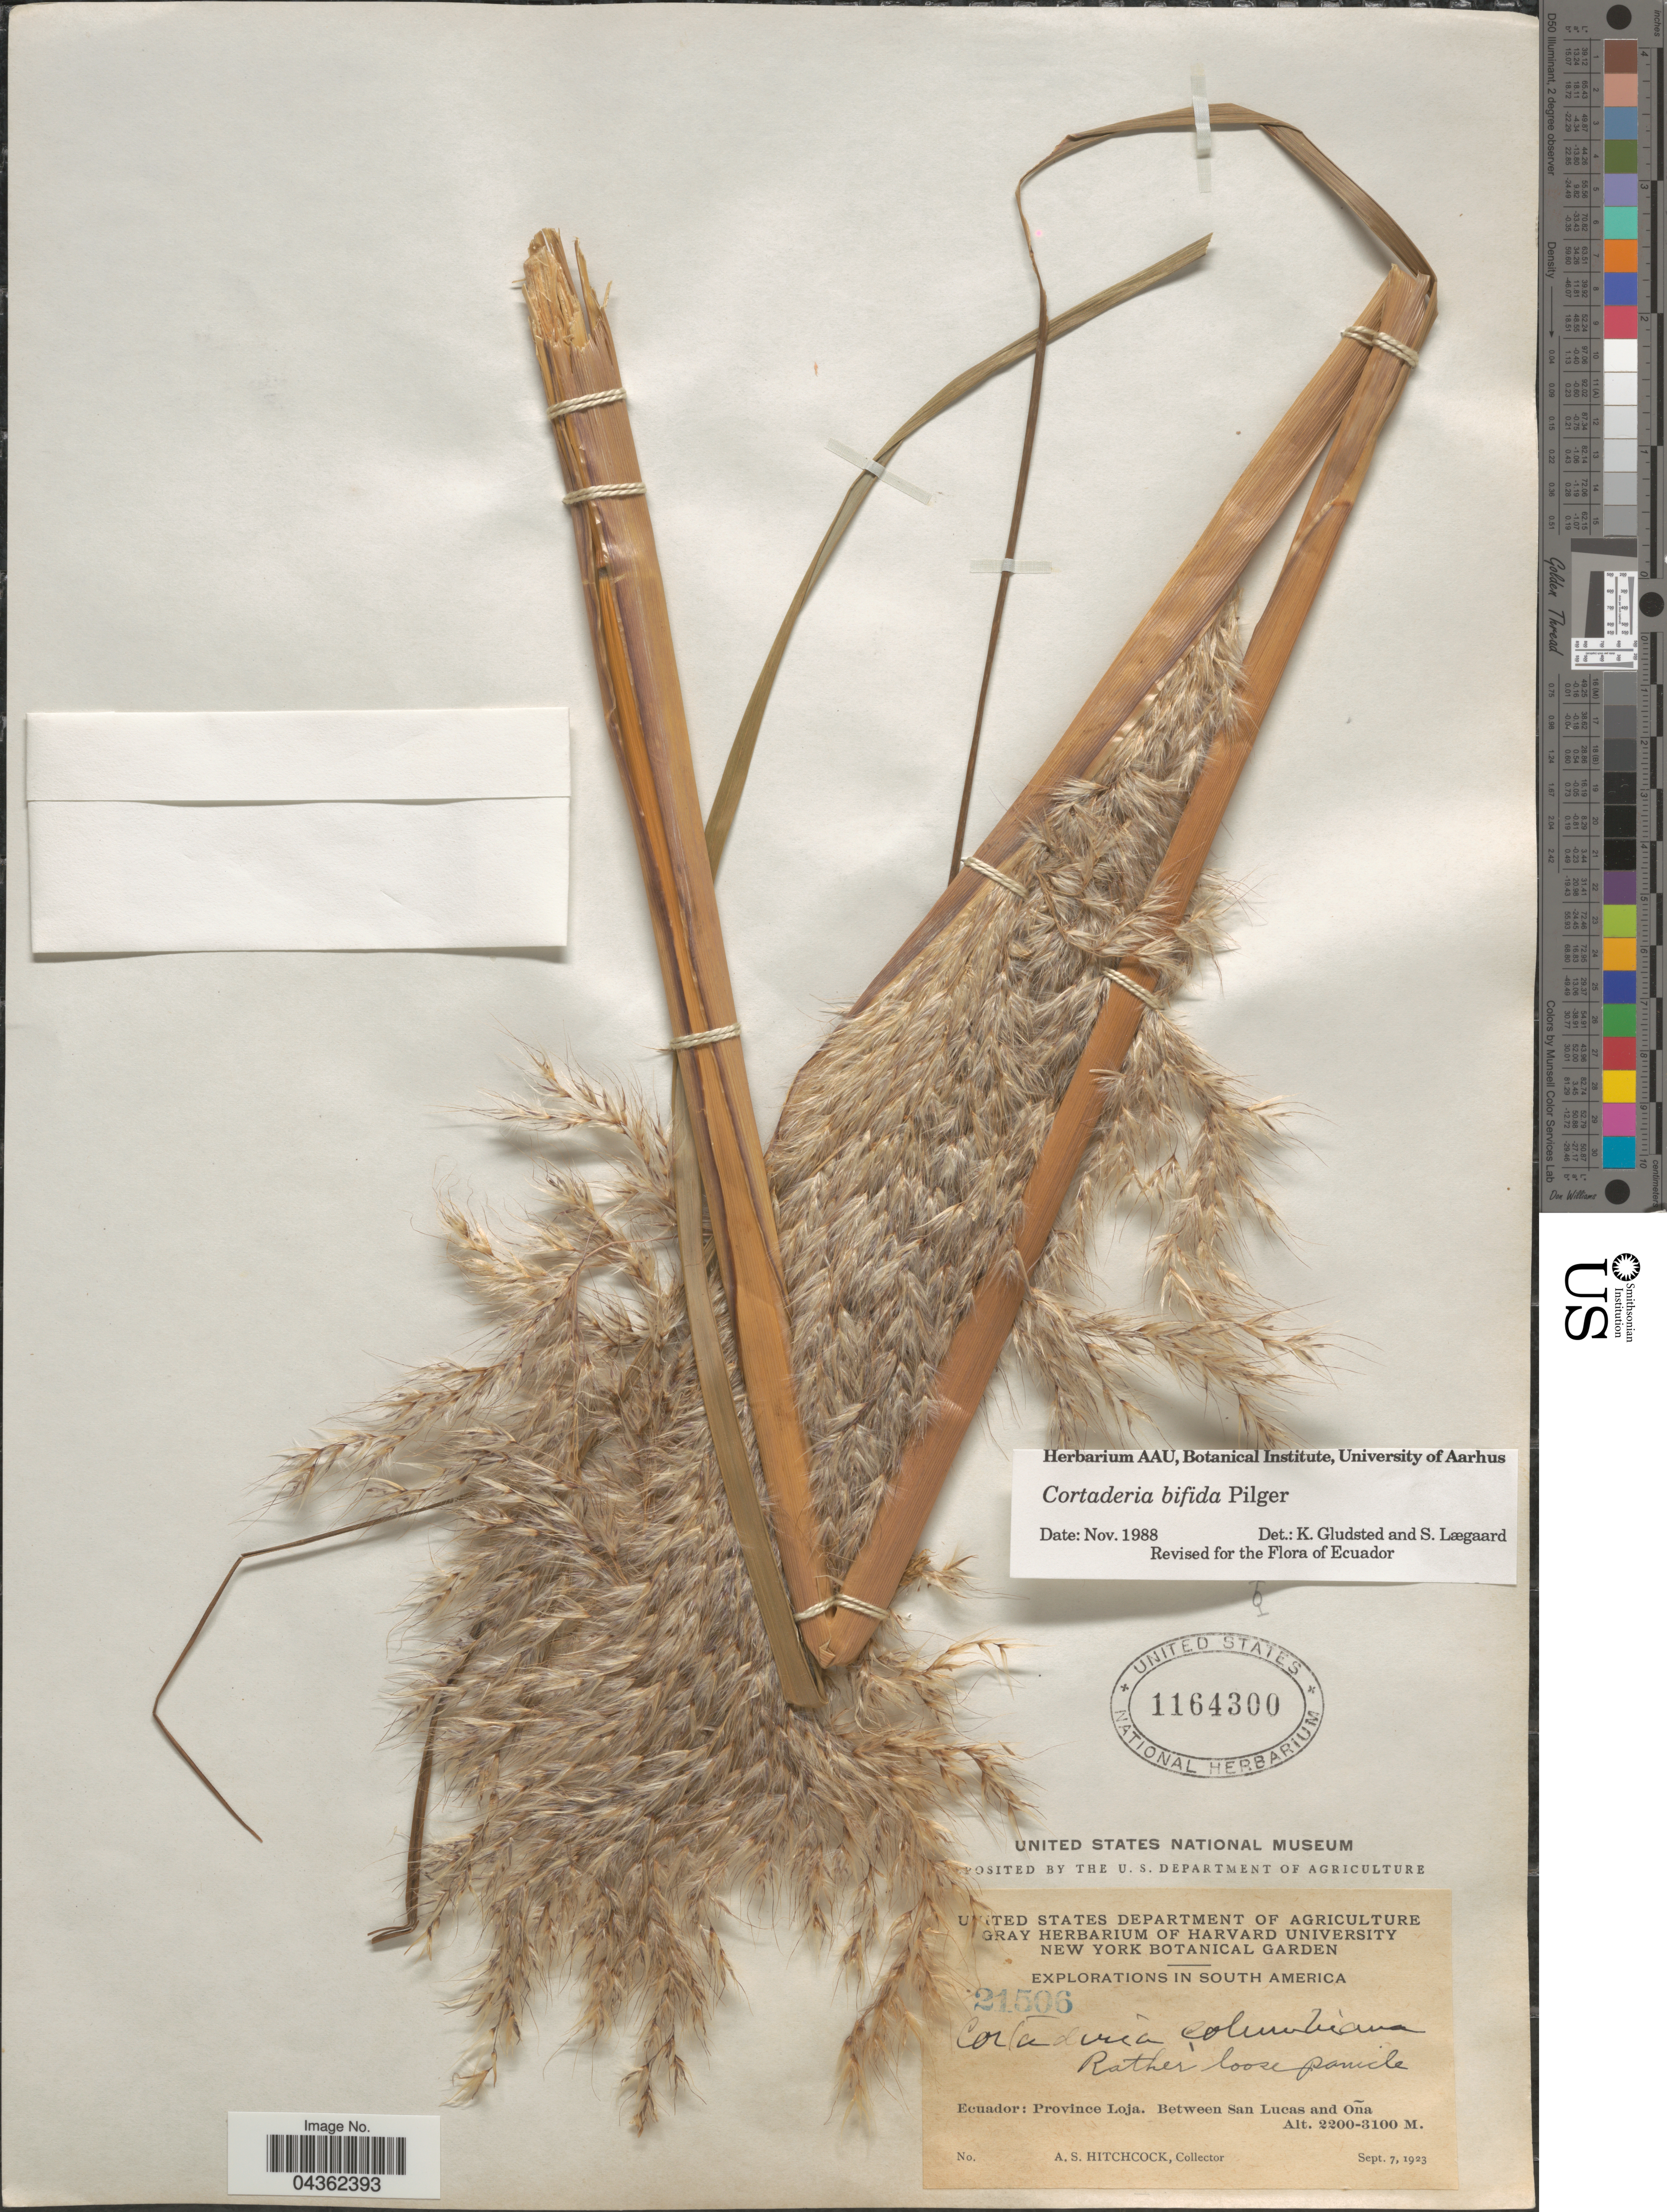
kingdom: Plantae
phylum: Tracheophyta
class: Liliopsida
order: Poales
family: Poaceae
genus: Cortaderia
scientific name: Cortaderia bifida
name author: Pilg.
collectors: A. S. Hitchcock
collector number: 21506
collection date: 1923-09-07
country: Ecuador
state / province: Loja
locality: Explorations in South America. Between San Lucas and Oña.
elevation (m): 2200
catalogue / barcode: US 1164300